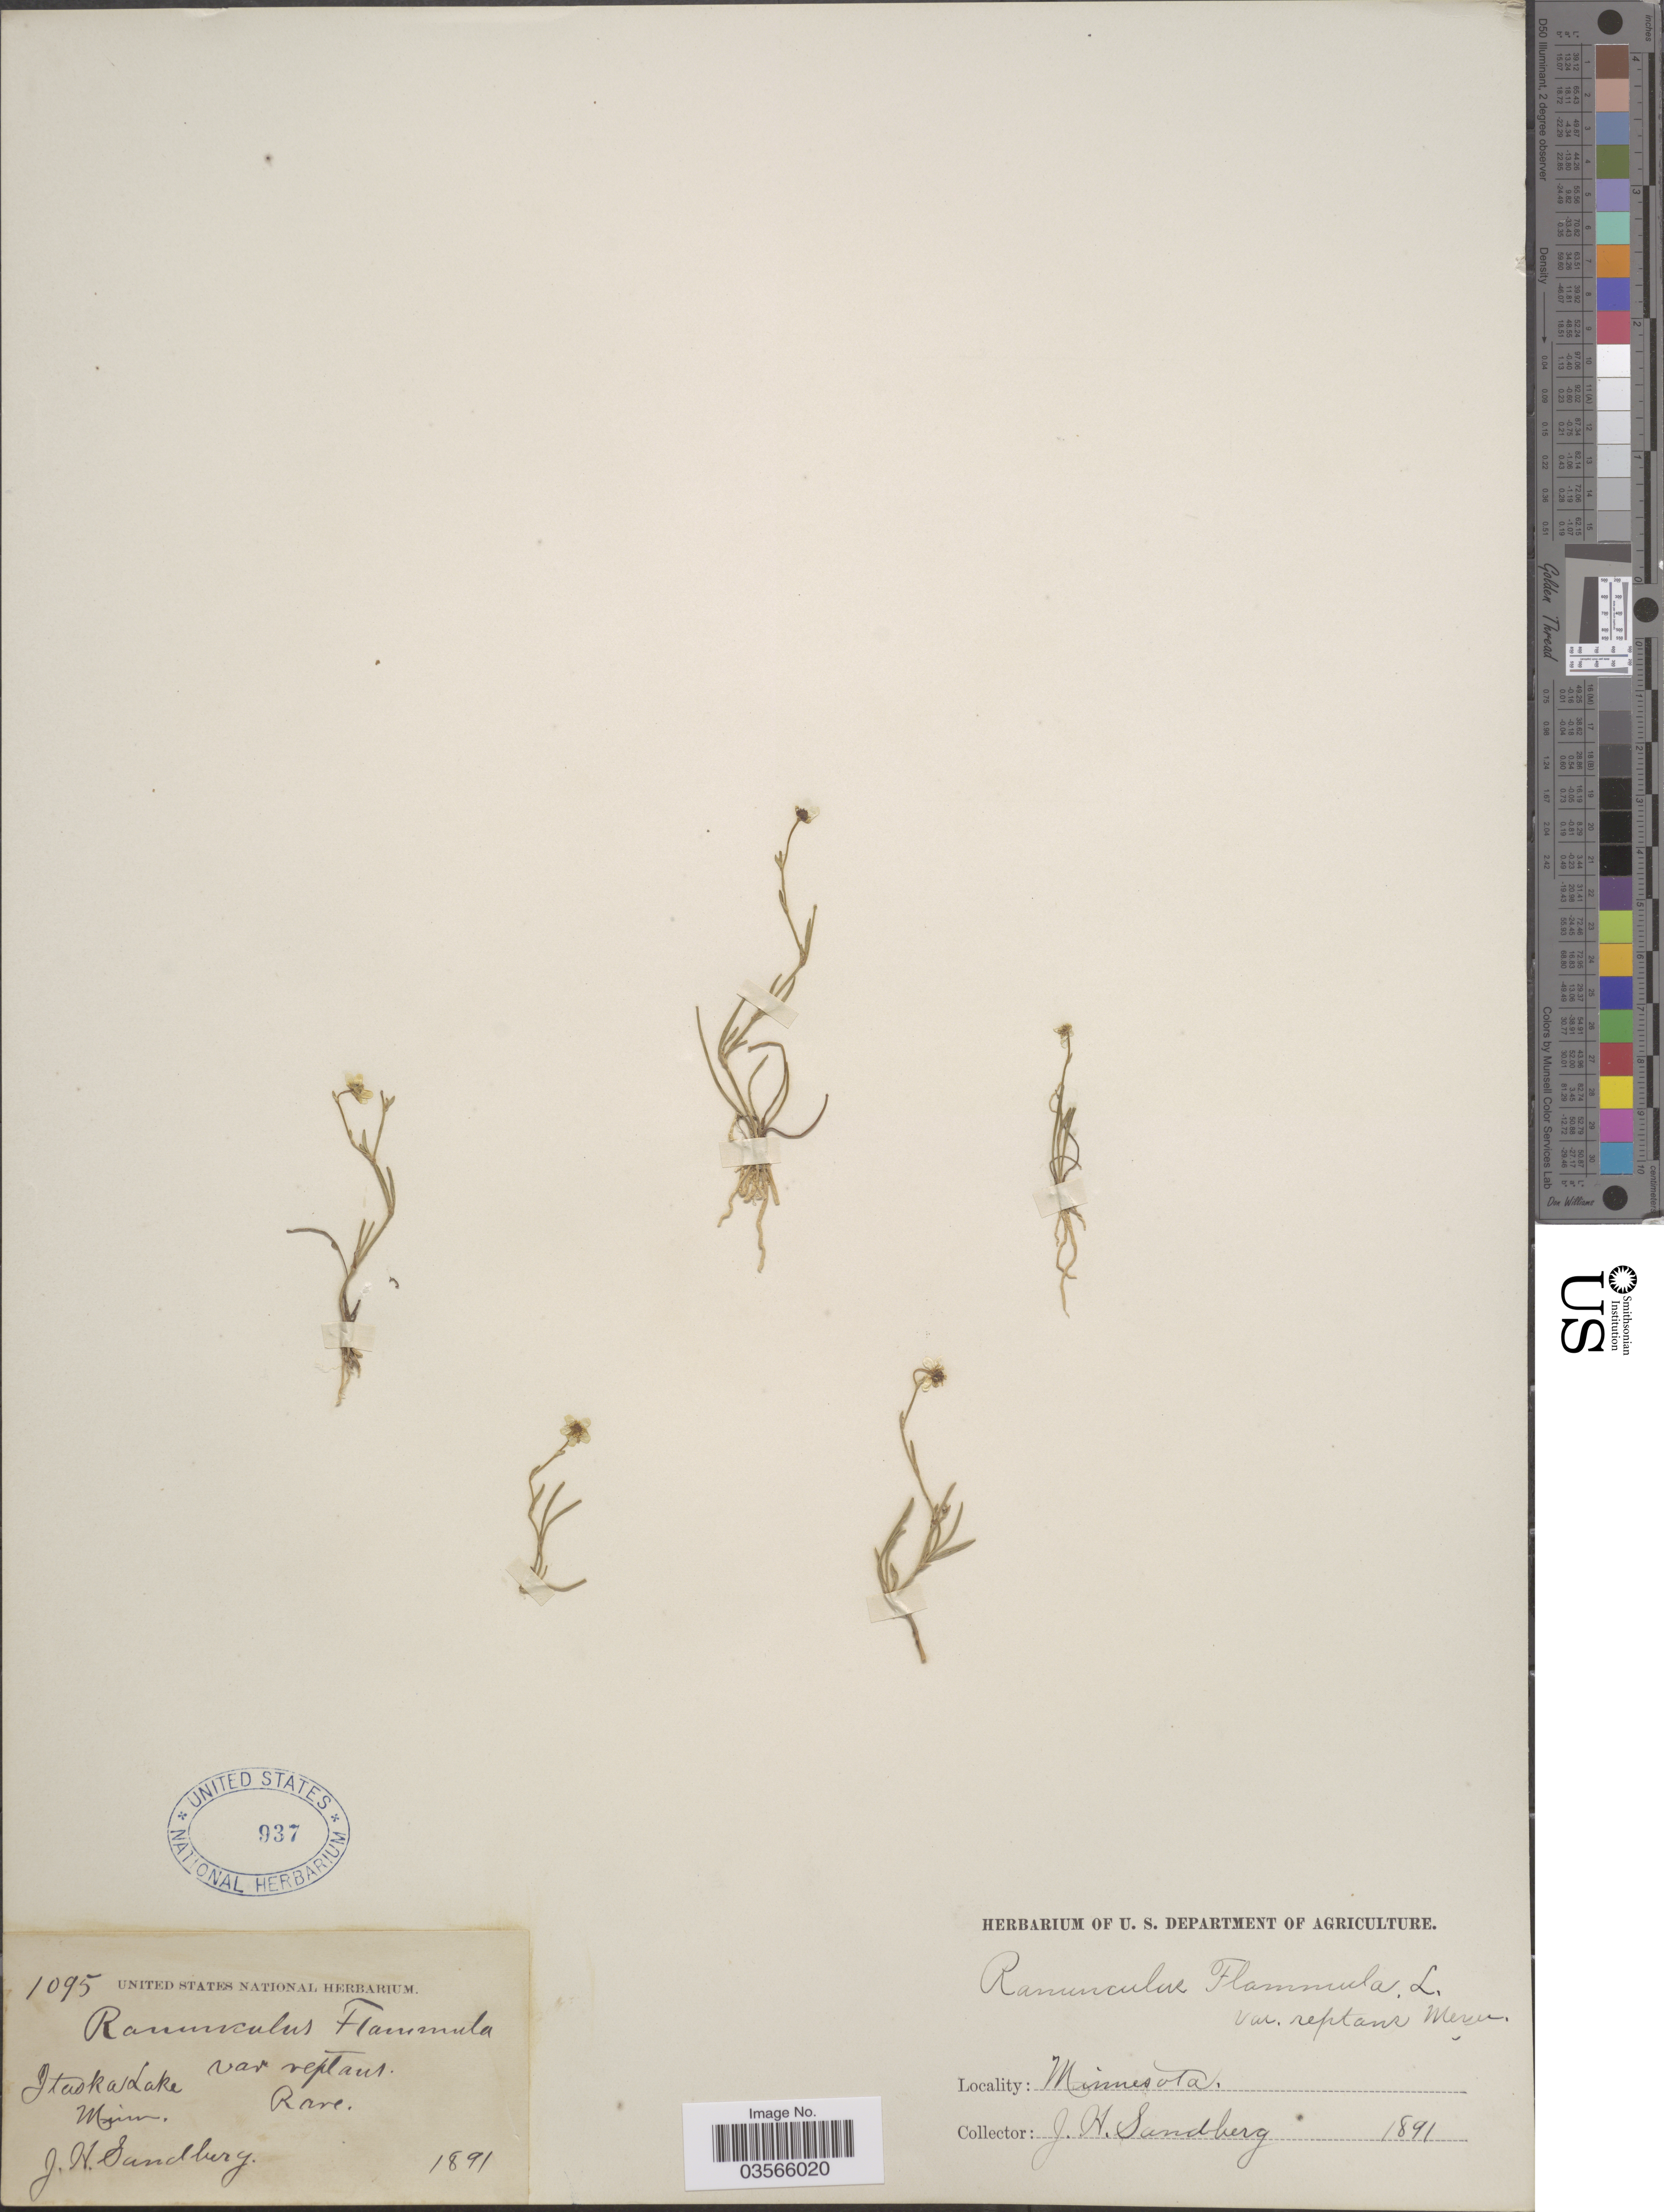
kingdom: Plantae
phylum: Tracheophyta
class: Magnoliopsida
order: Ranunculales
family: Ranunculaceae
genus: Ranunculus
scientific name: Ranunculus flammula var. filiformis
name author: (Michx.) Hook.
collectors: J. H. Sandberg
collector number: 1095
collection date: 1891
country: United States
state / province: Minnesota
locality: Itaska Lake.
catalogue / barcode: US 937